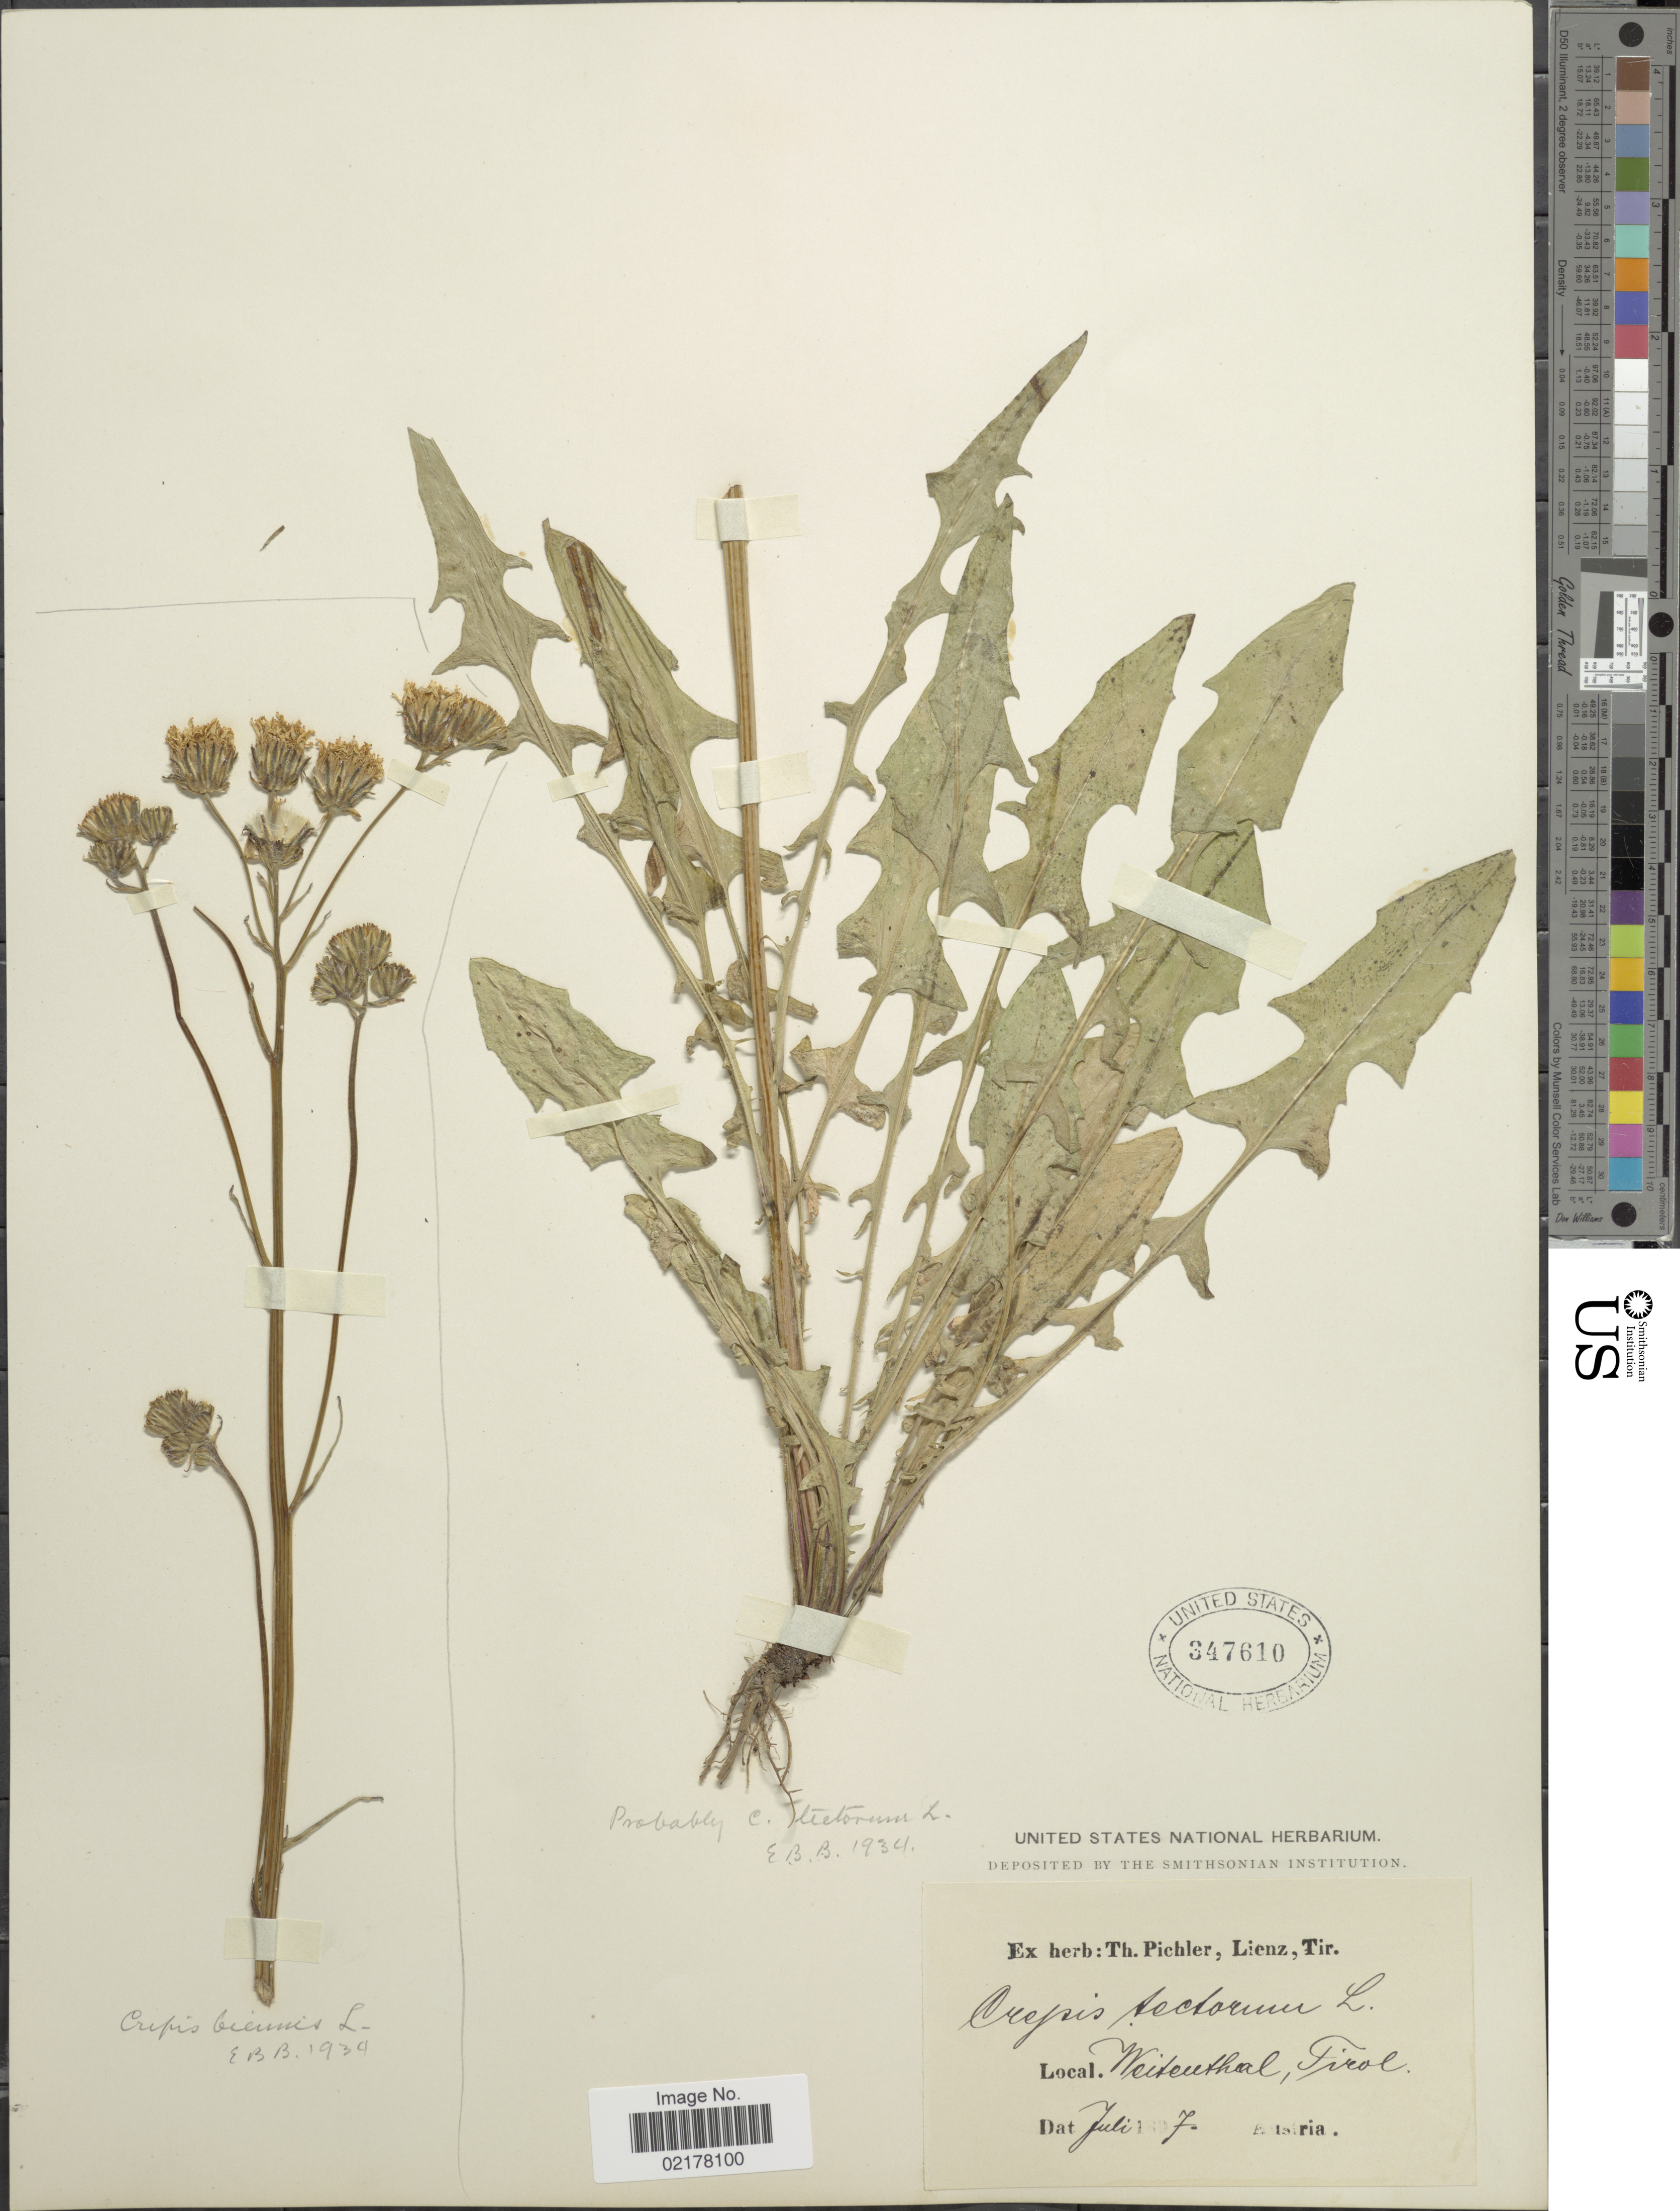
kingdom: Plantae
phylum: Tracheophyta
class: Magnoliopsida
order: Asterales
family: Asteraceae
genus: Crepis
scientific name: Crepis tectorum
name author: L.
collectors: ex herb. T. Pichler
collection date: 1897-07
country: Austria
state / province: Tirol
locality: Weiteuthal [interpreted]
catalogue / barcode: US 347610